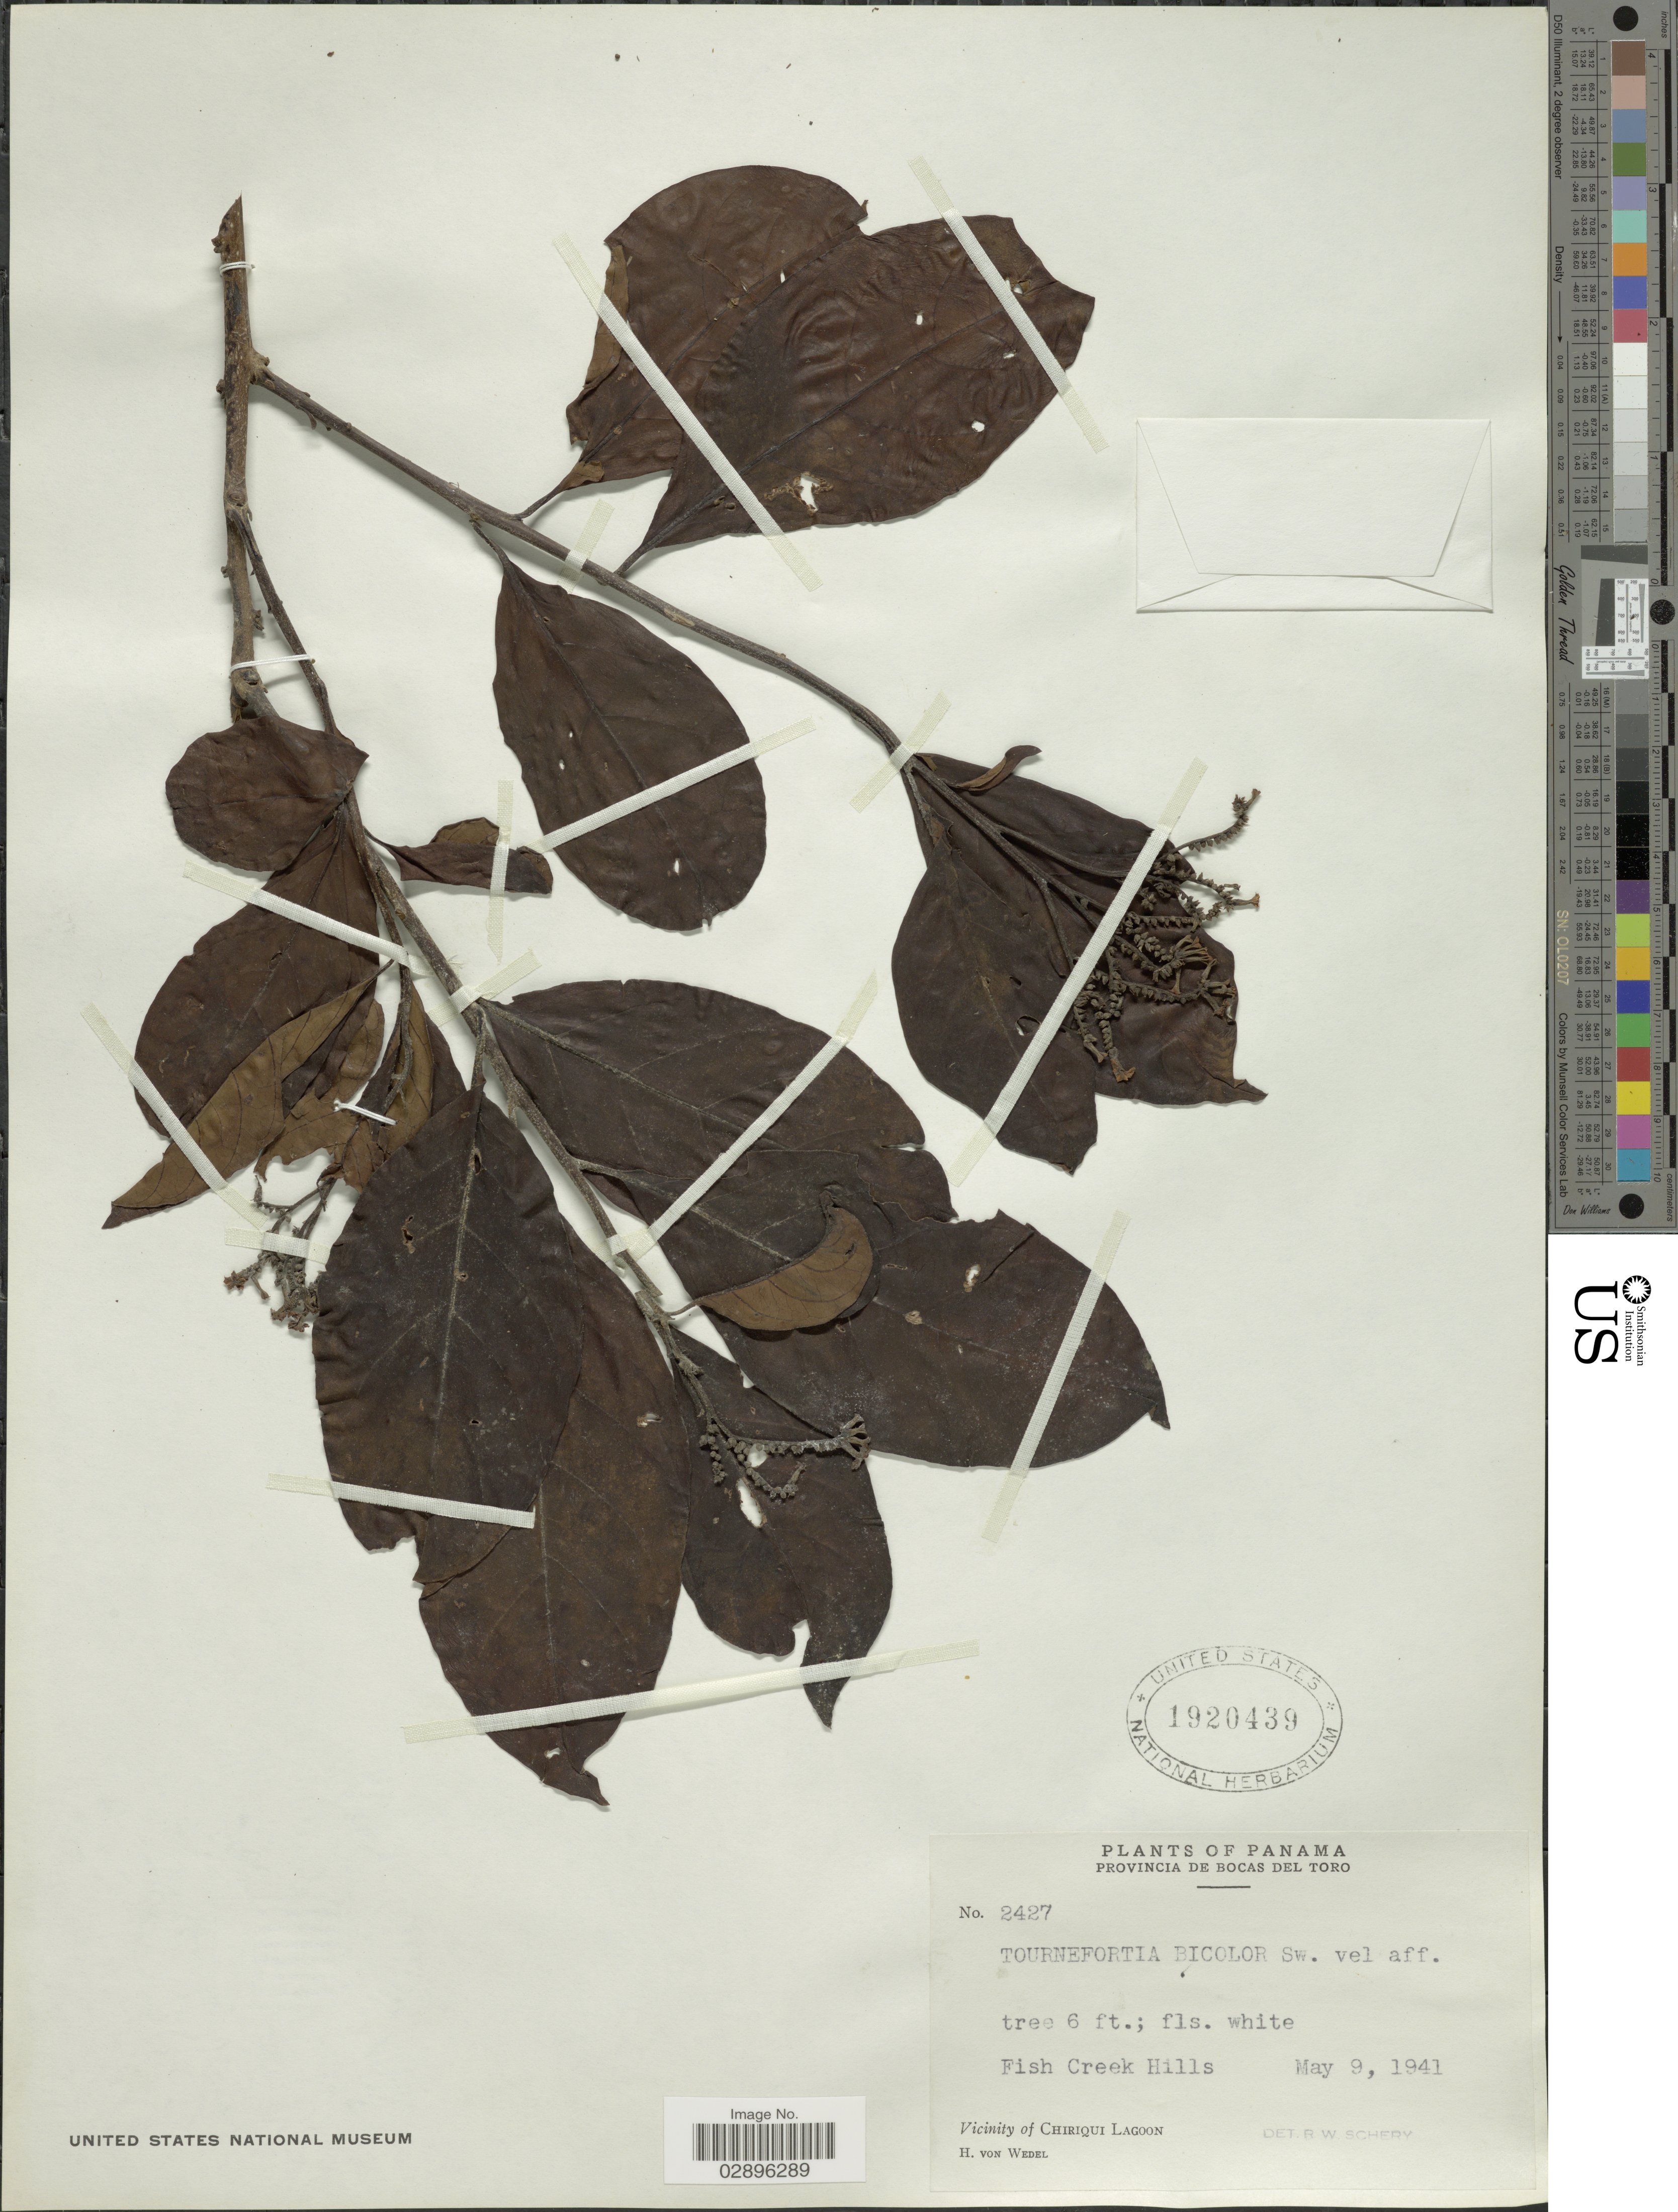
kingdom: Plantae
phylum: Tracheophyta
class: Magnoliopsida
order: Boraginales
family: Heliotropiaceae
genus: Tournefortia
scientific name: Tournefortia bicolor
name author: Sw.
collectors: H. von Wedel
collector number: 2427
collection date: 1941-05-09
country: Panama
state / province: Bocas del Toro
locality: Fish Creek Hills. Vicinity of Chiriqui Lagoon.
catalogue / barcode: US 1920439